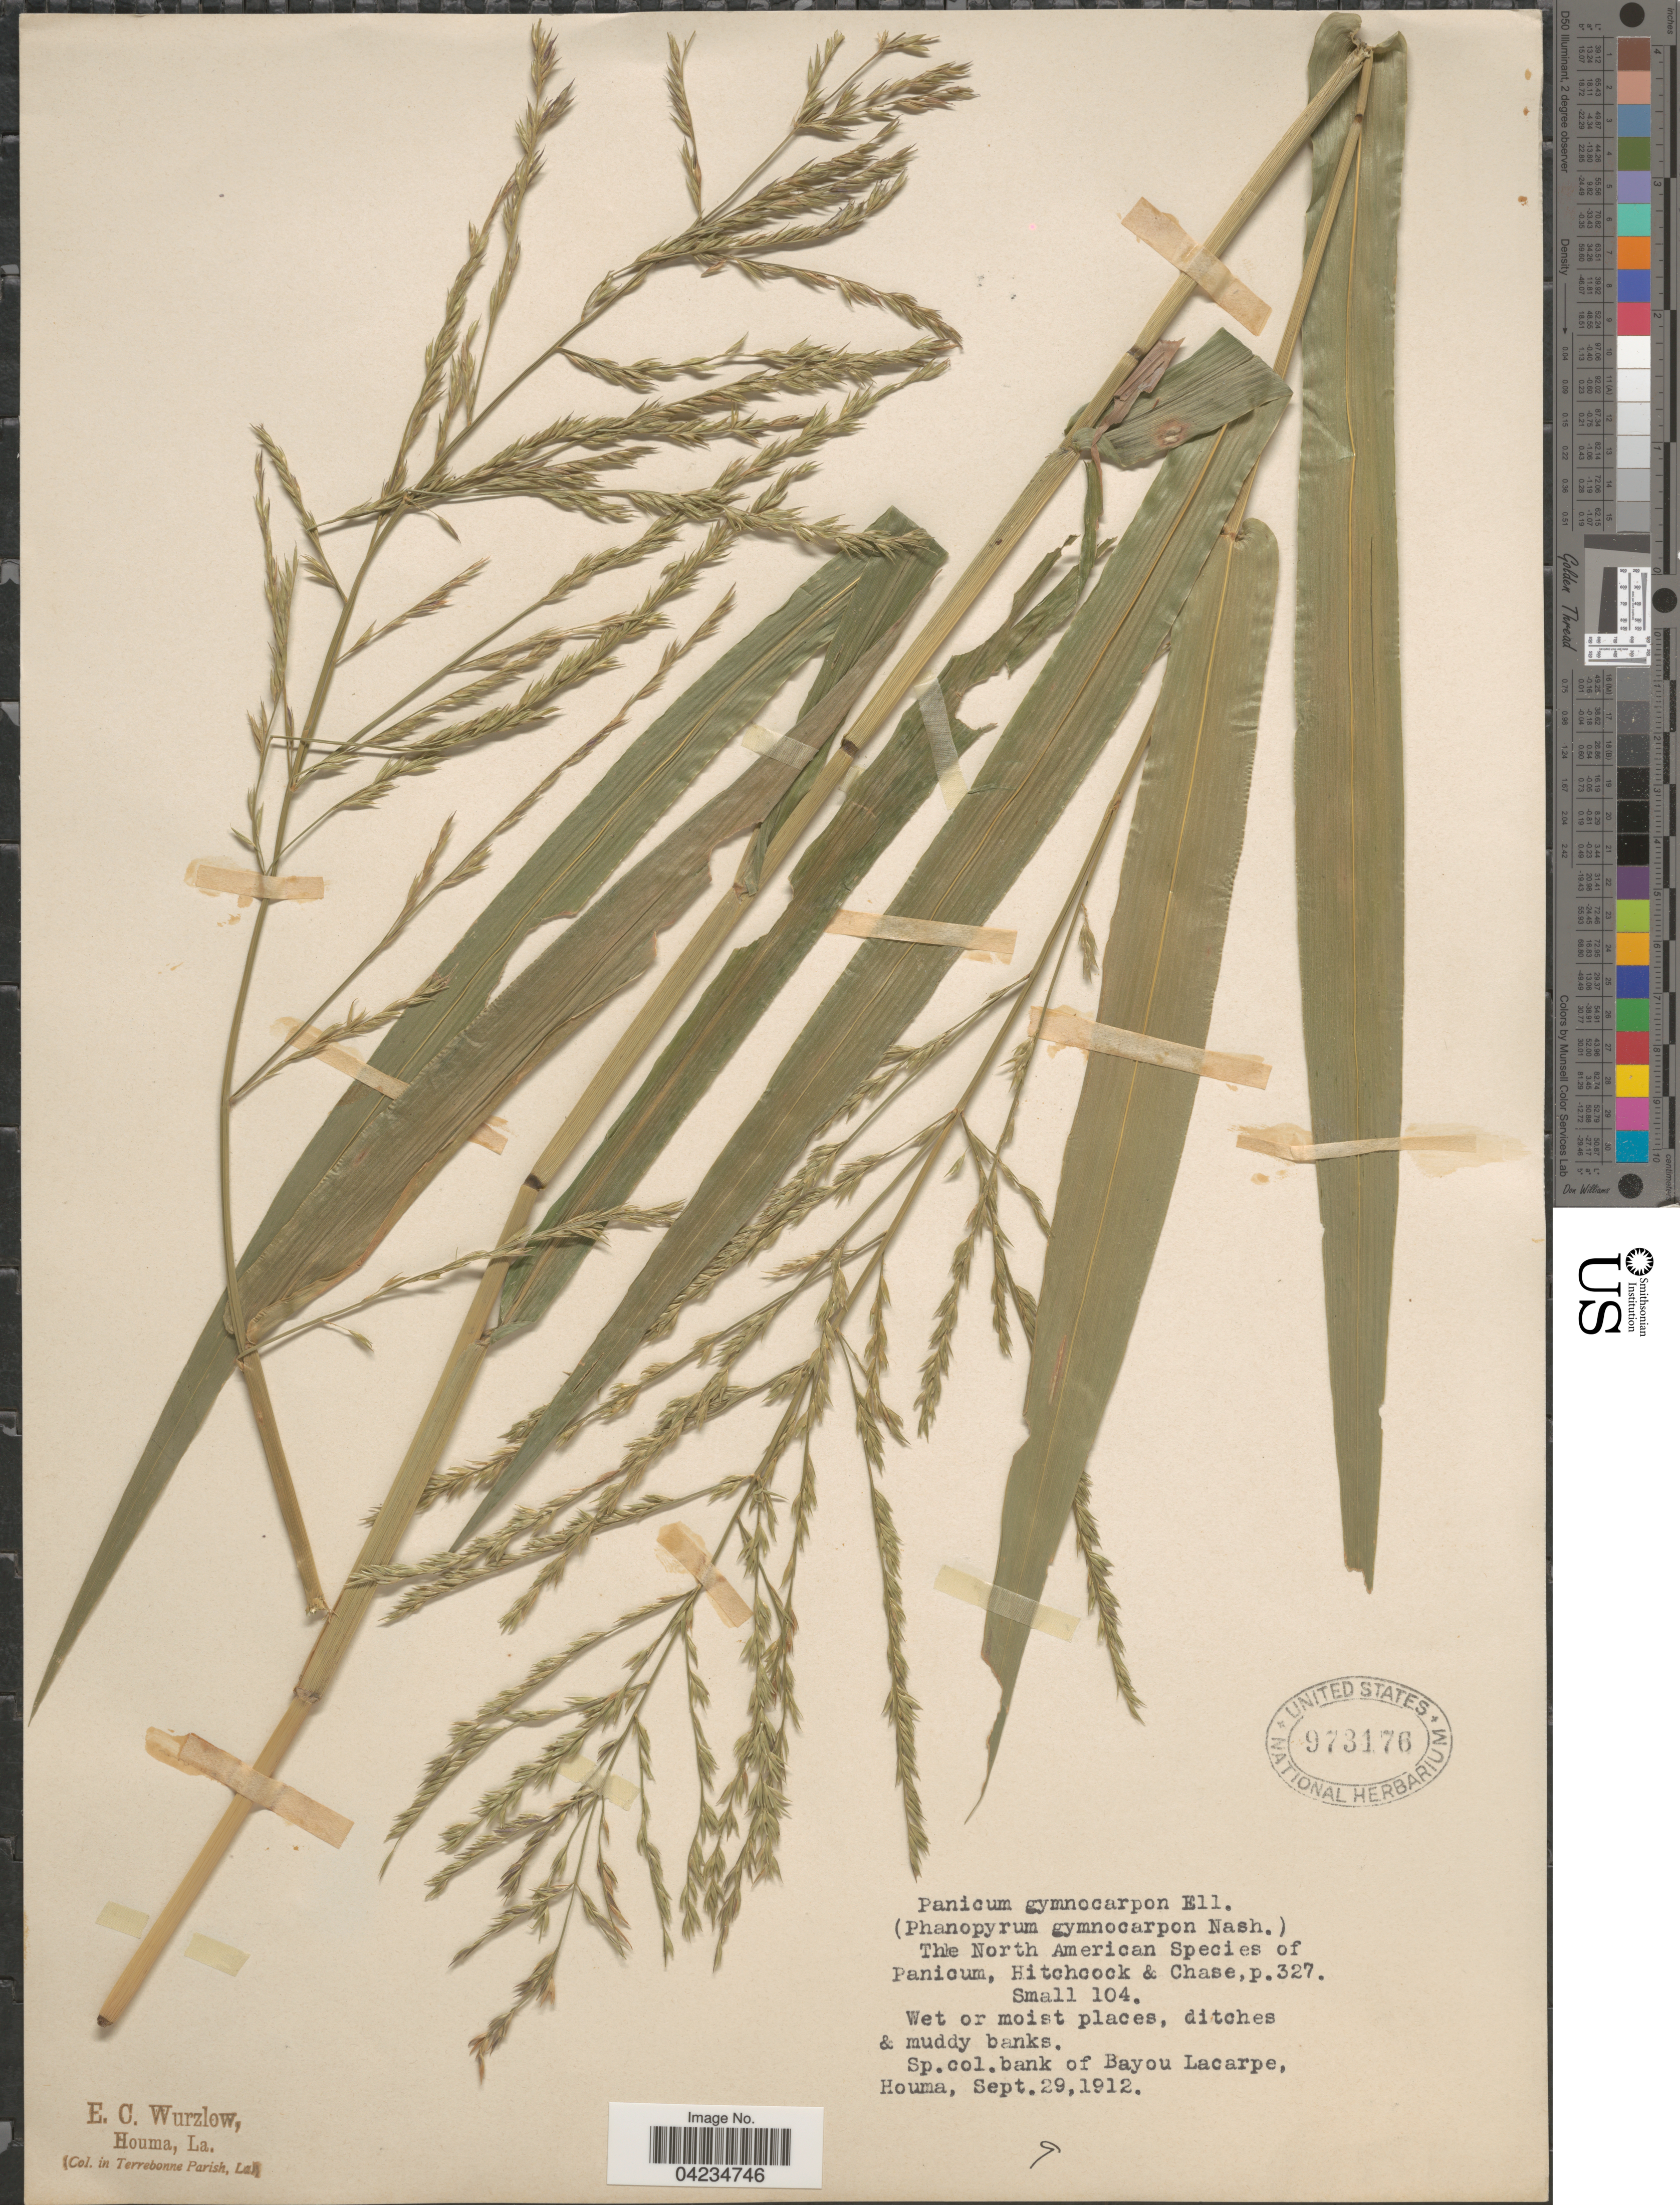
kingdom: Plantae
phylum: Tracheophyta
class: Liliopsida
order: Poales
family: Poaceae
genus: Phanopyrum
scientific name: Phanopyrum gymnocarpon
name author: (Elliott) Nash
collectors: E. Wurzlow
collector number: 9?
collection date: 1912-09-29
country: United States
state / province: Louisiana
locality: Bank of Bayou Lacarpe, Houma.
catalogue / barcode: US 973176